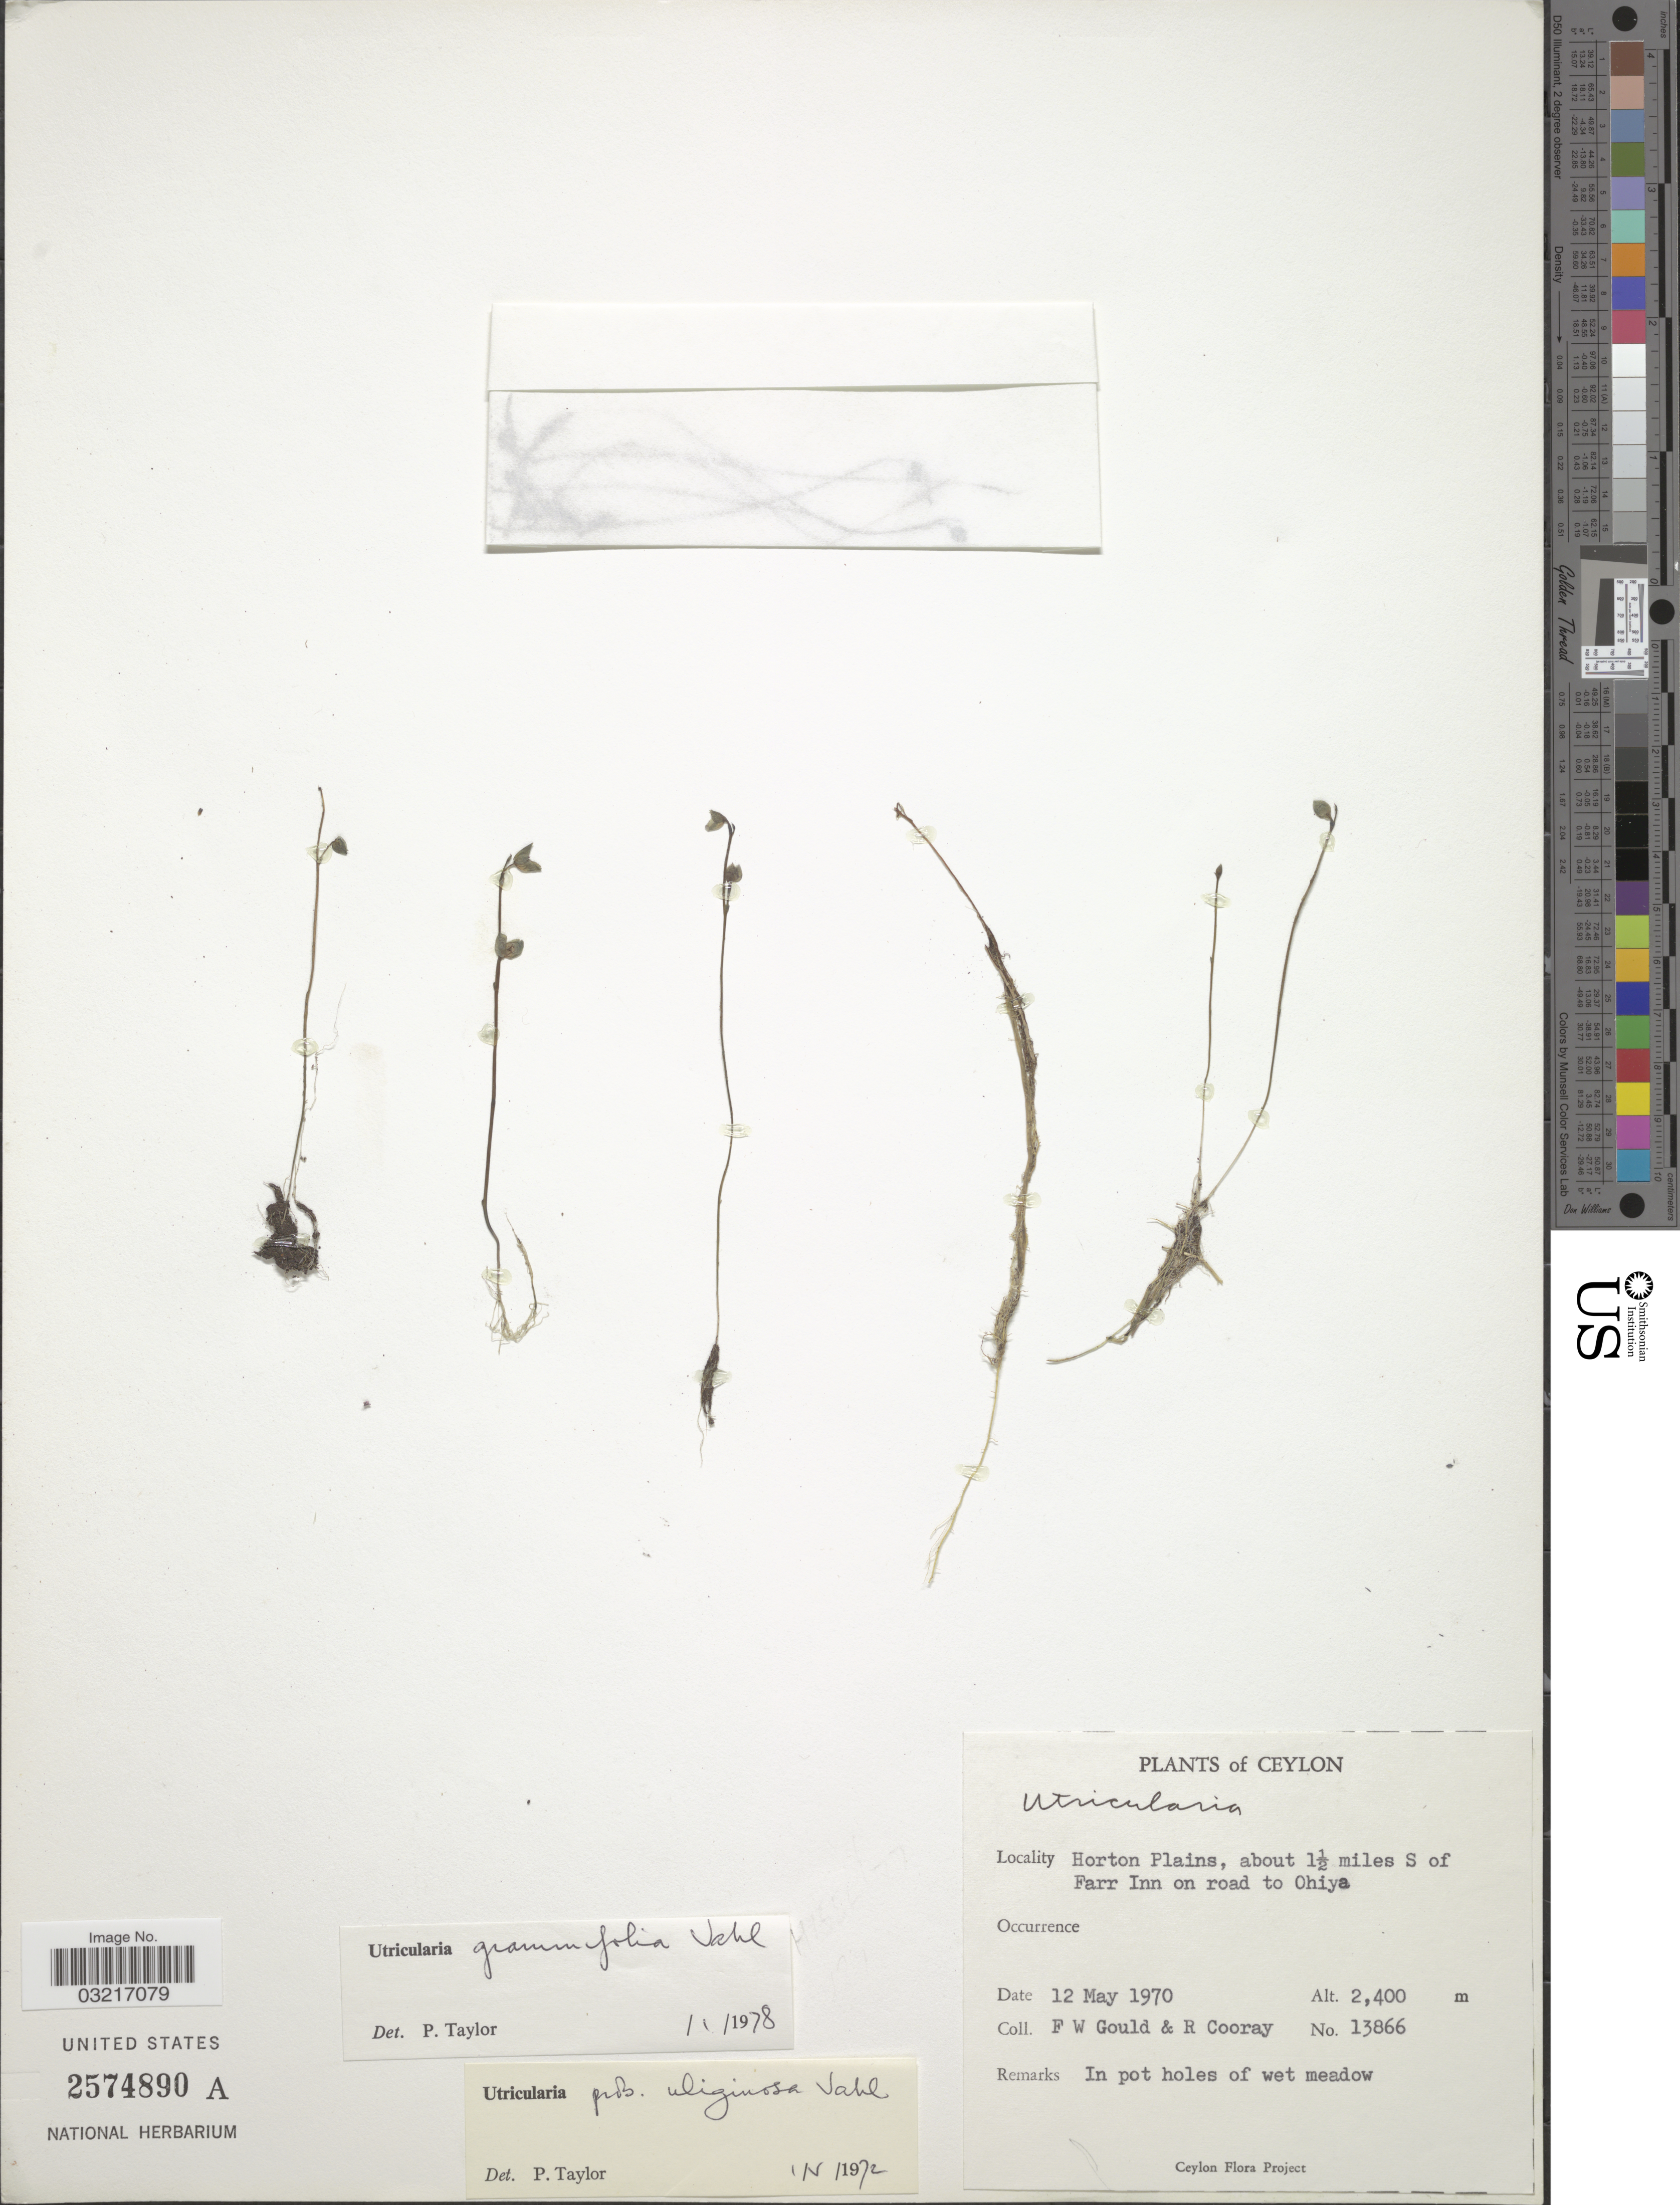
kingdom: Plantae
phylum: Tracheophyta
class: Magnoliopsida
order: Lamiales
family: Lentibulariaceae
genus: Utricularia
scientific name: Utricularia graminifolia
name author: Vahl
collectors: F. W. Gould & R. Cooray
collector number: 13866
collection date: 1970-05-12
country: Sri Lanka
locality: Ceylon, Horton Plains, about 1½ miles S of Farr Inn on road to Ohiya.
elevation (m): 2400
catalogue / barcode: US 2574890A